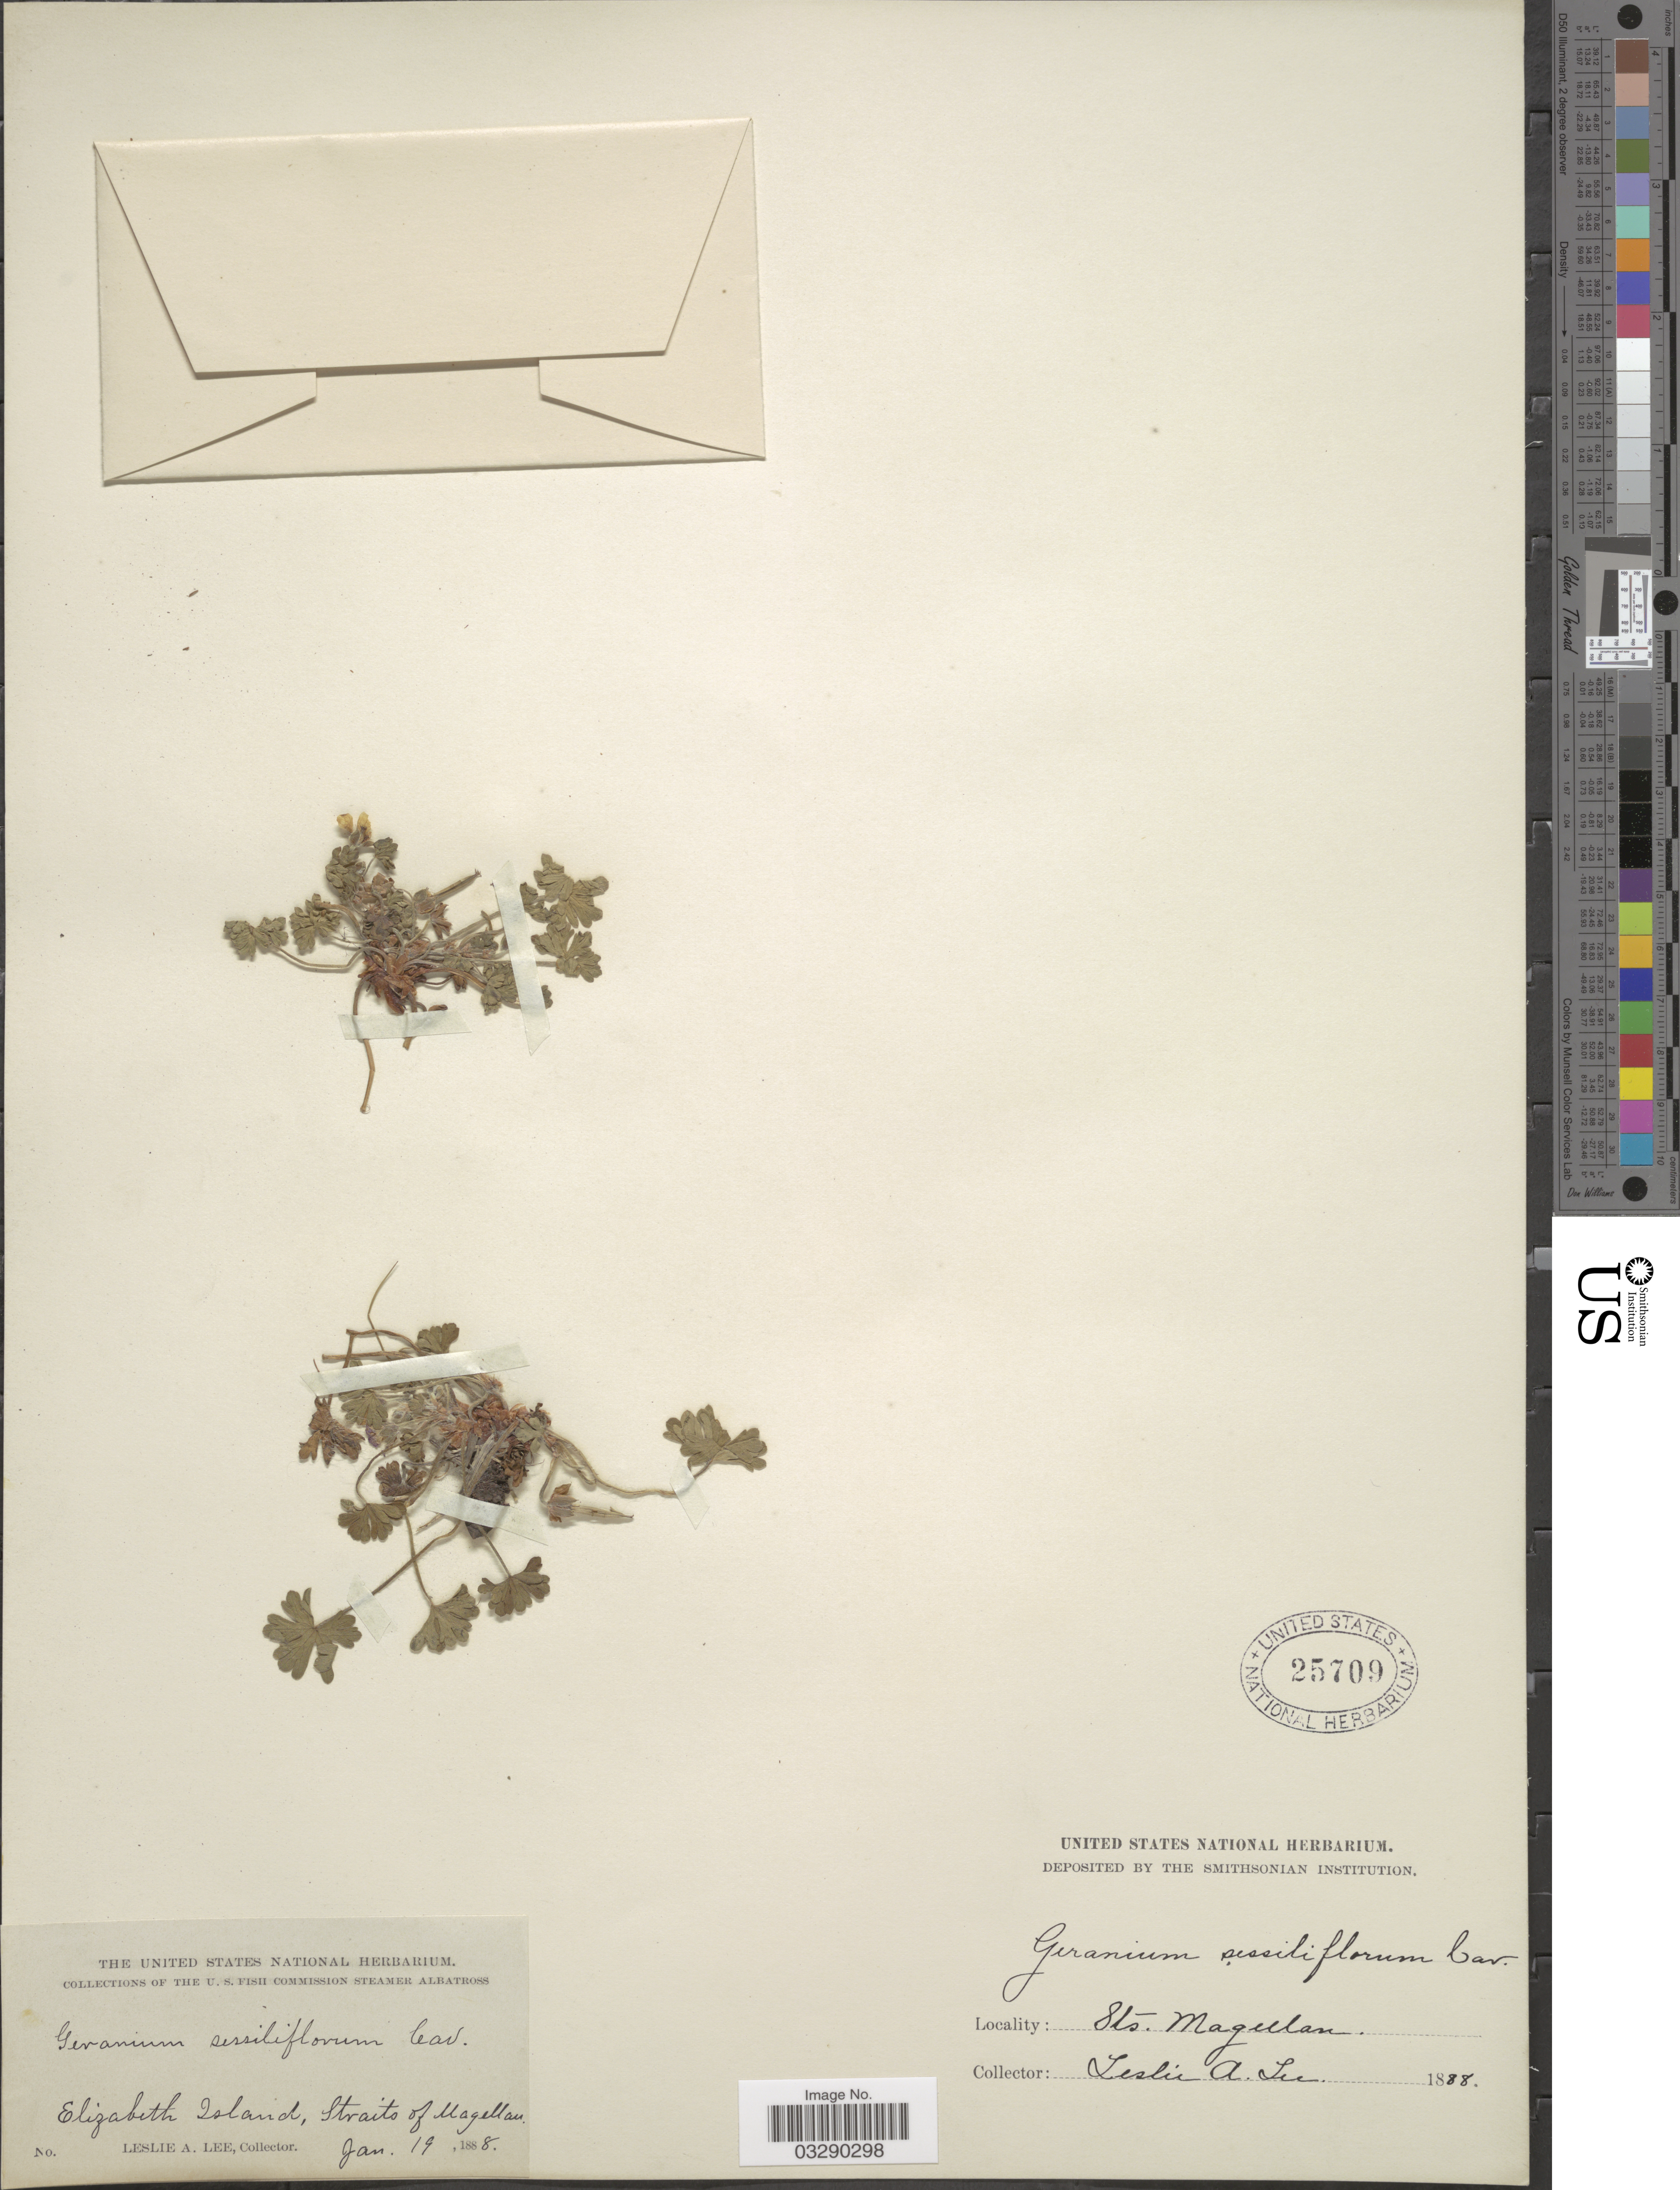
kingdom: Plantae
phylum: Tracheophyta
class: Magnoliopsida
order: Geraniales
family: Geraniaceae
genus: Geranium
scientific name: Geranium sessiliflorum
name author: Cav.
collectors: L. Lee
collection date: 1888-01-19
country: Chile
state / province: Magallanes y de la Antártica Chilena (XII)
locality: Elizabeth Island, Straits of Magellan.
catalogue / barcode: US 25709